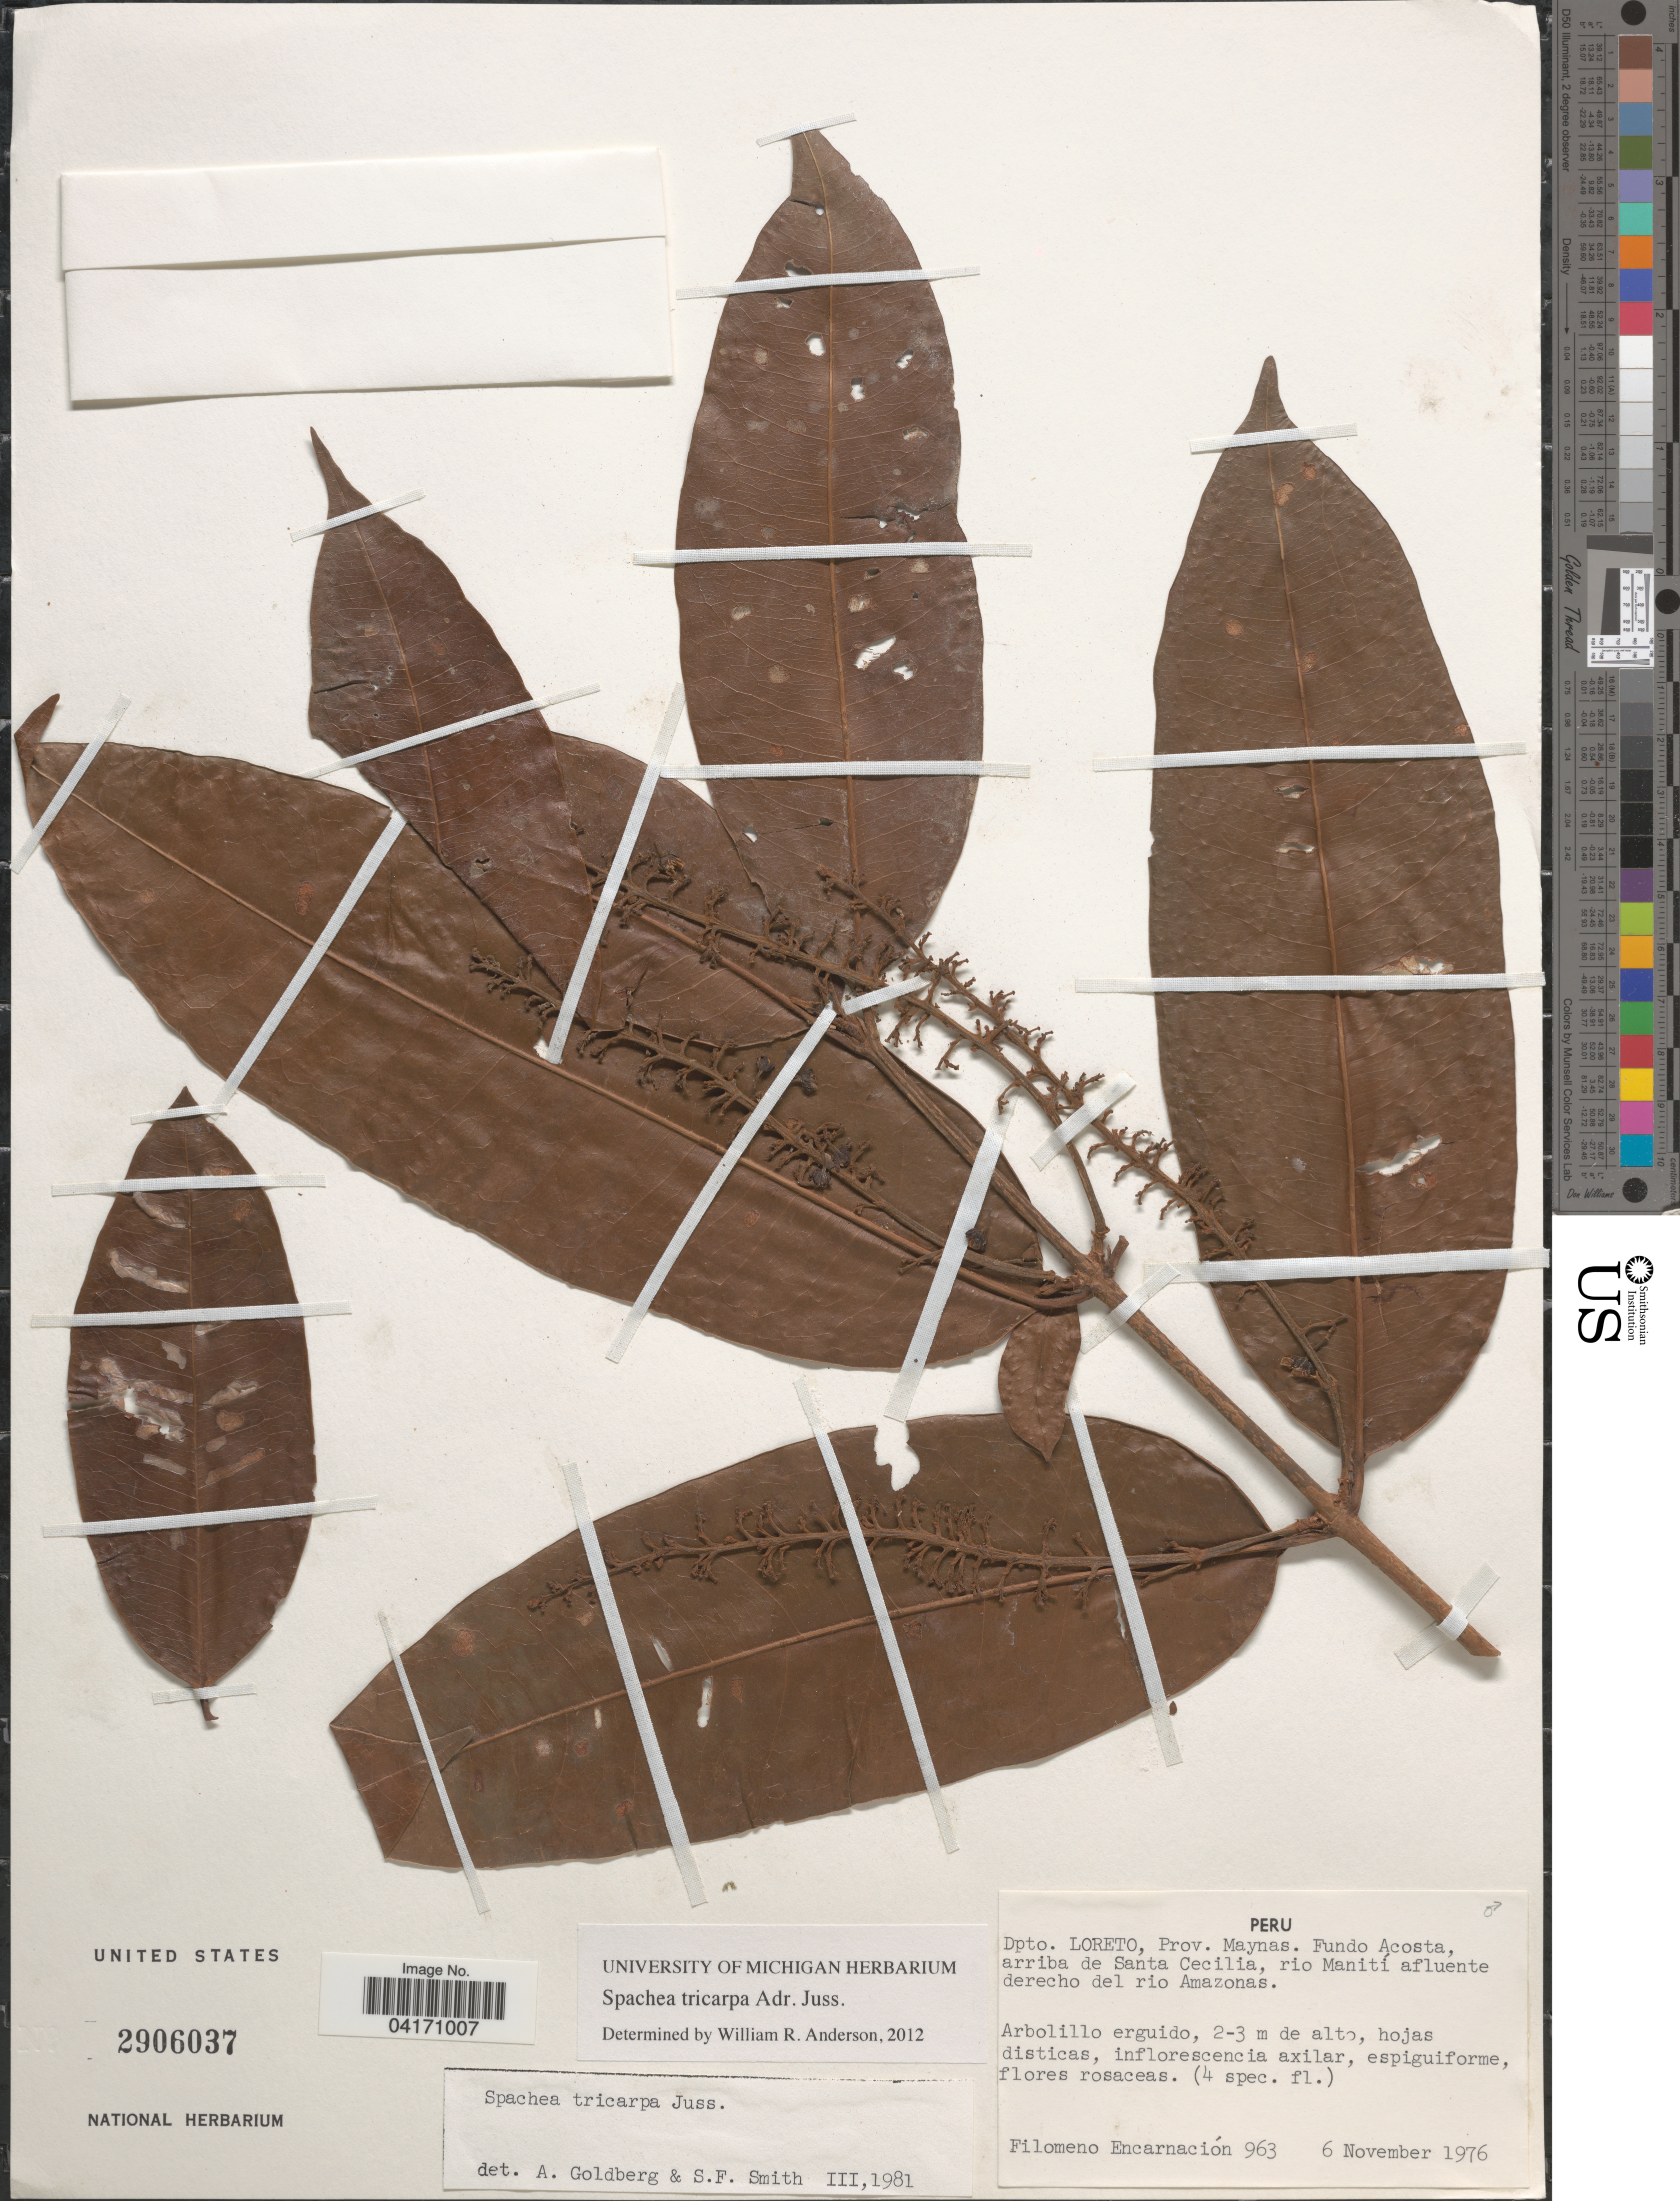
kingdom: Plantae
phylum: Tracheophyta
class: Magnoliopsida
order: Malpighiales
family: Malpighiaceae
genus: Spachea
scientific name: Spachea tricarpa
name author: A. Juss.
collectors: F. Encarnación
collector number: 963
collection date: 1976-11-06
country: Peru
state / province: Loreto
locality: Dpto. Loreto, Prov. Maynas. Fundo Acosta, arriba de Santa Cecilia, rio Manití afluente dereche del rio Amazonas.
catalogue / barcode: US 2906037